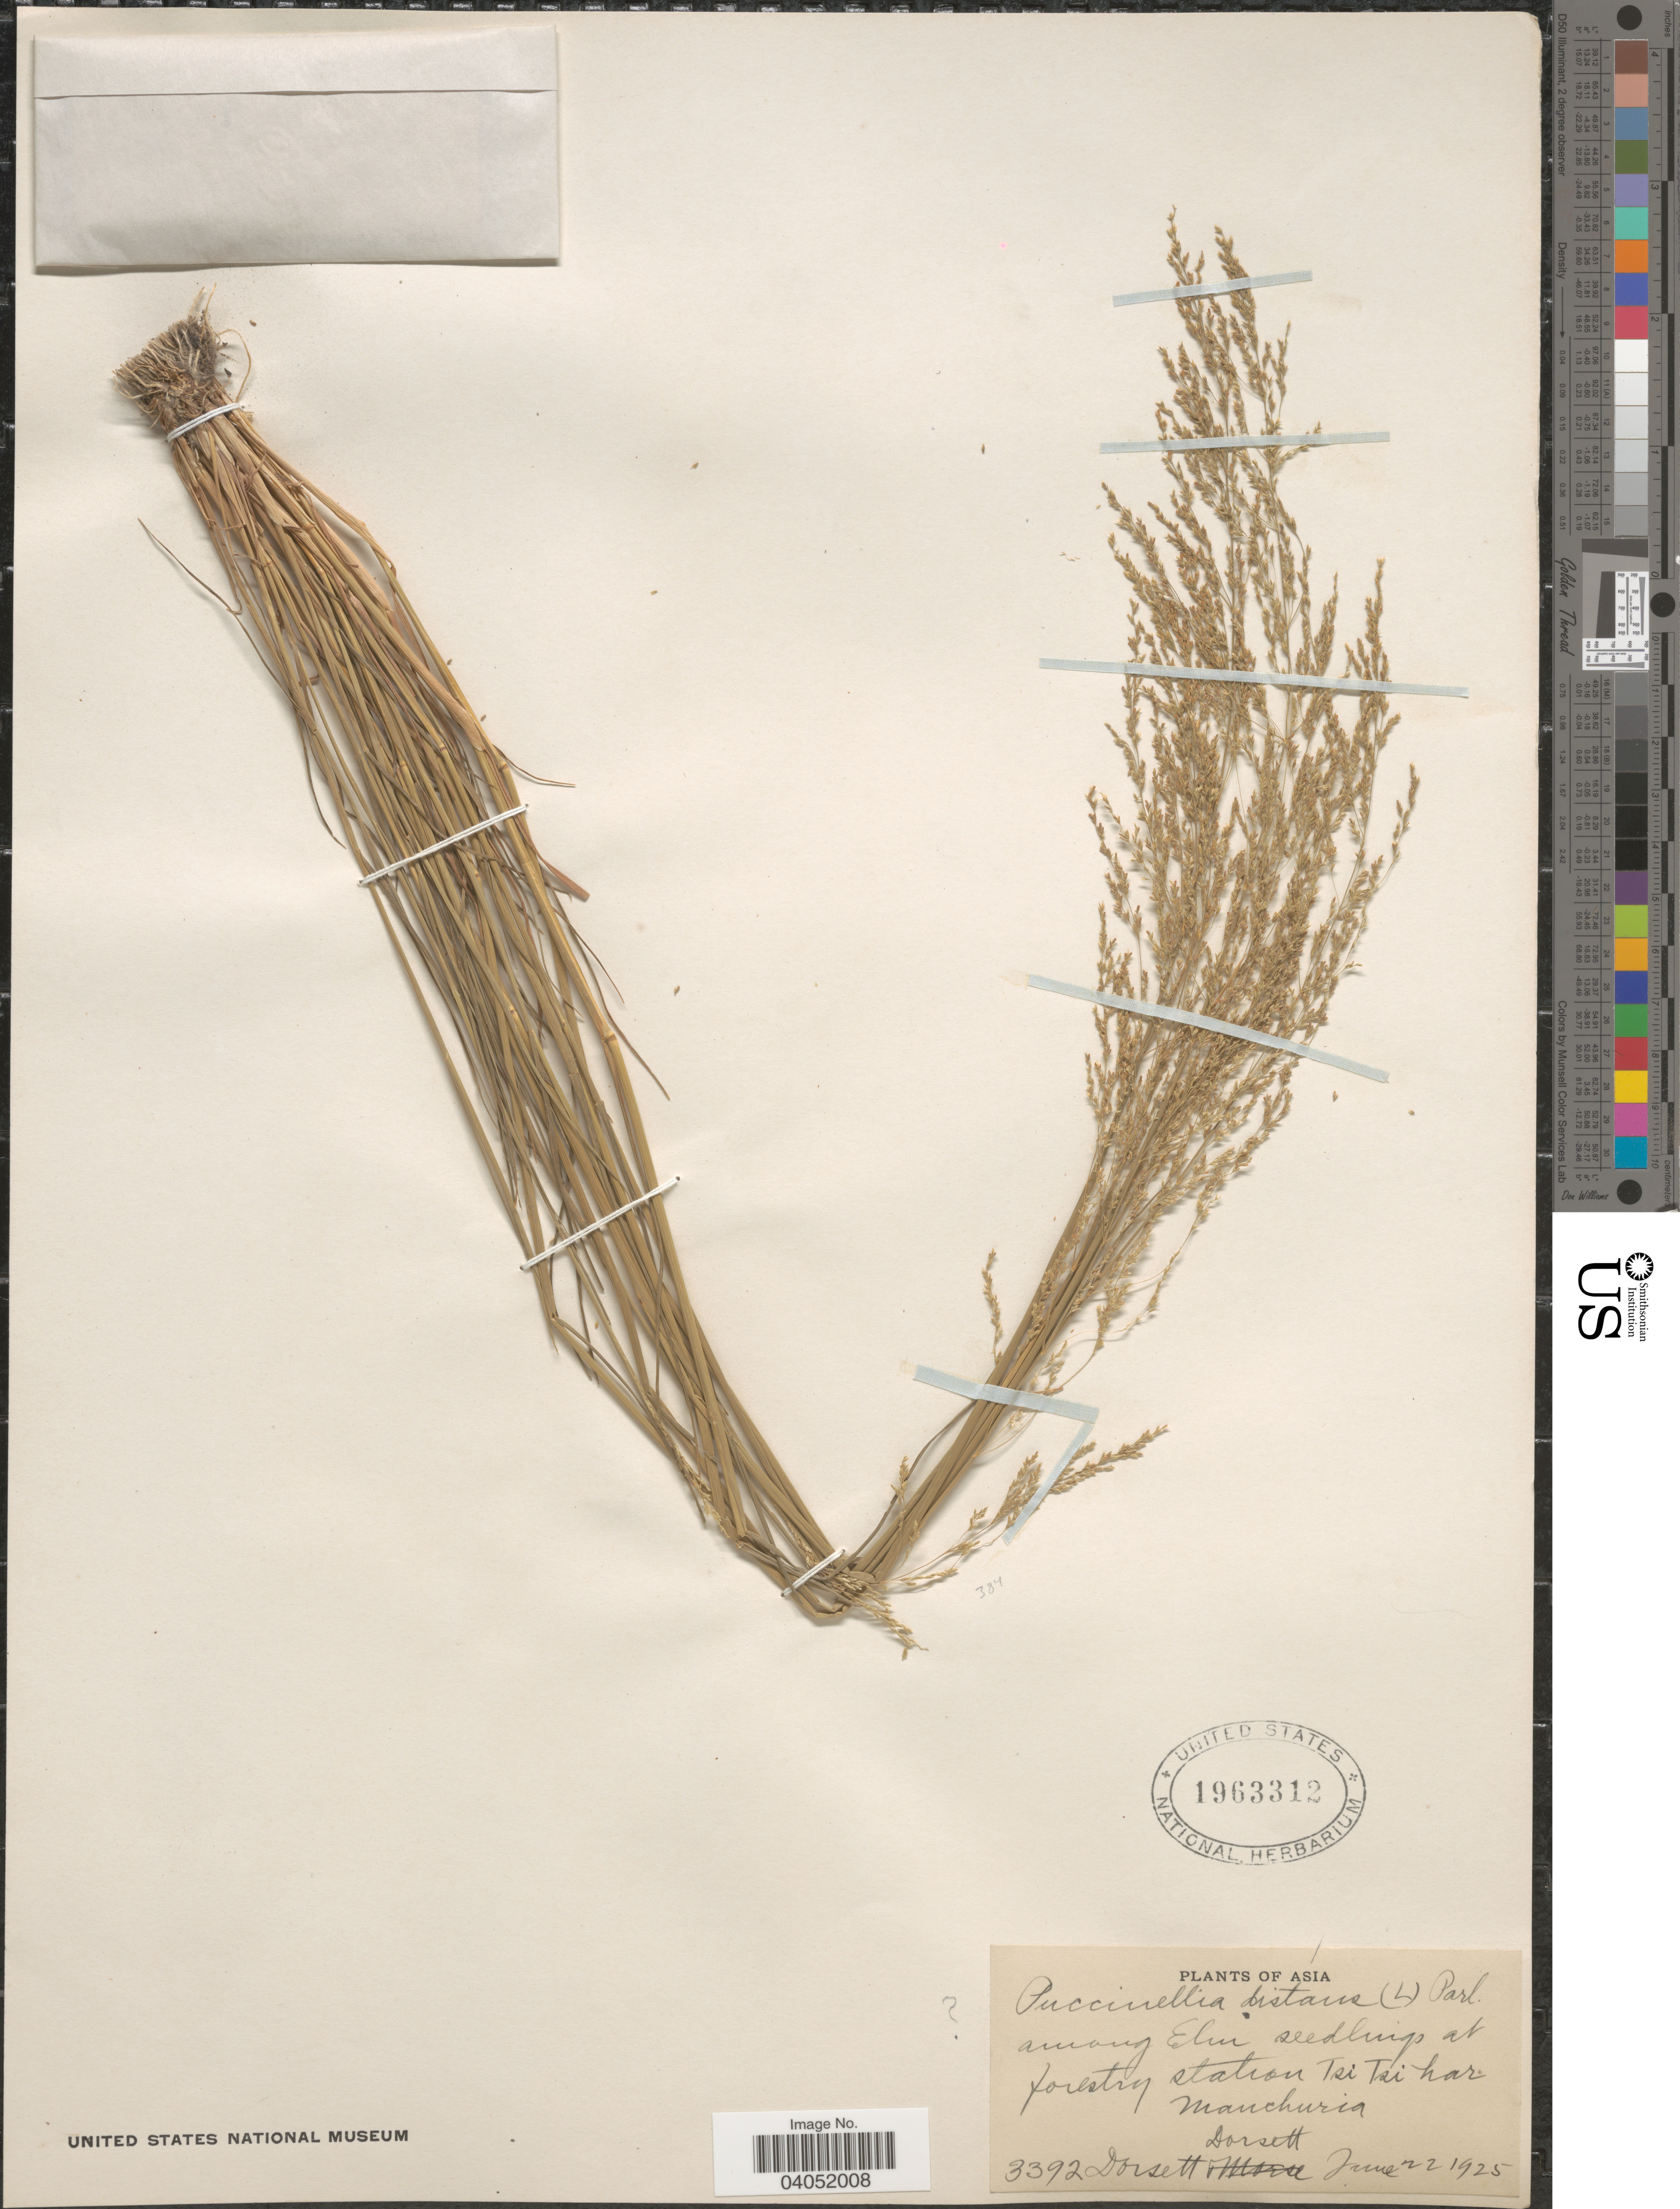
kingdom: Plantae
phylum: Tracheophyta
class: Liliopsida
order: Poales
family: Poaceae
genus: Puccinellia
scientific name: Puccinellia sp.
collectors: -- Dorsett & -- Dorsett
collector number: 3392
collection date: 1925-06-22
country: China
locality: Asia. At forestry station Tsi Tsi har. Manchuria.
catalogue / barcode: US 1963312